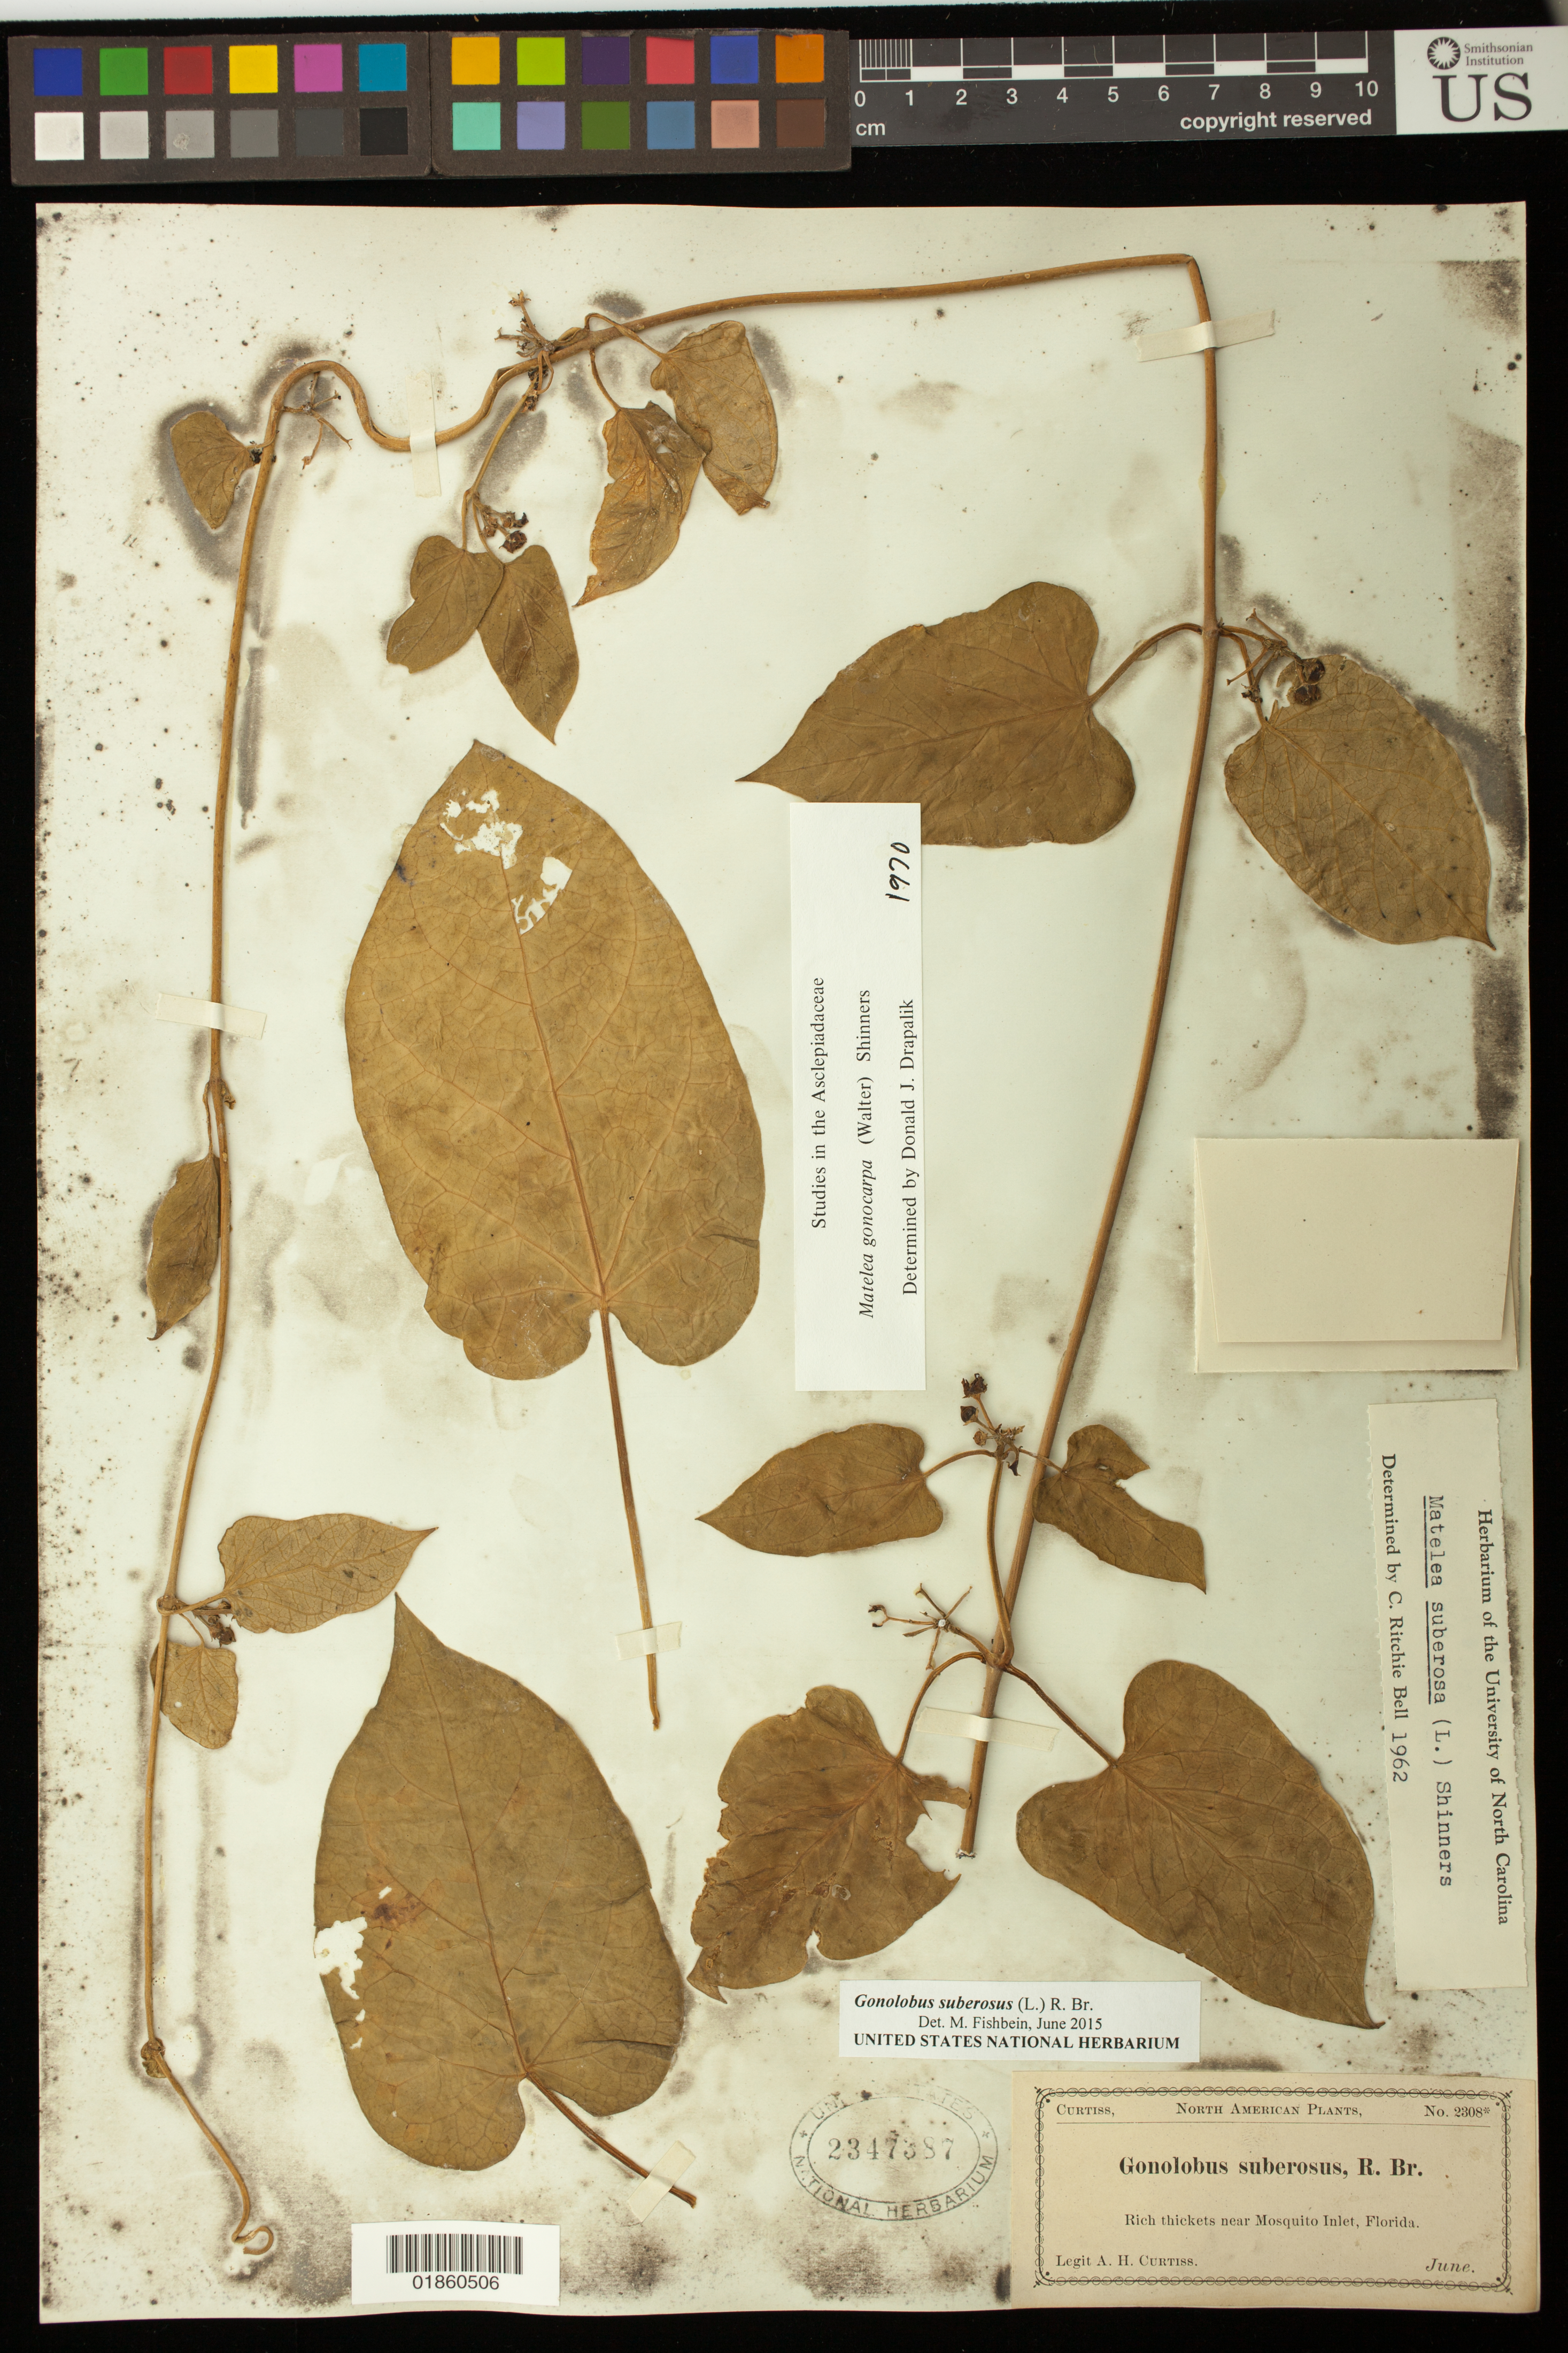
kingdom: Plantae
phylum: Tracheophyta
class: Magnoliopsida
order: Gentianales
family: Apocynaceae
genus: Gonolobus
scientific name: Gonolobus suberosus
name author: (L.) R. Br.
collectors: A. H. Curtiss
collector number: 2308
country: United States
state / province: Florida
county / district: Volusia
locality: near Mosquito Inlet [Ponce de Leon Inlet]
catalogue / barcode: US 2347387